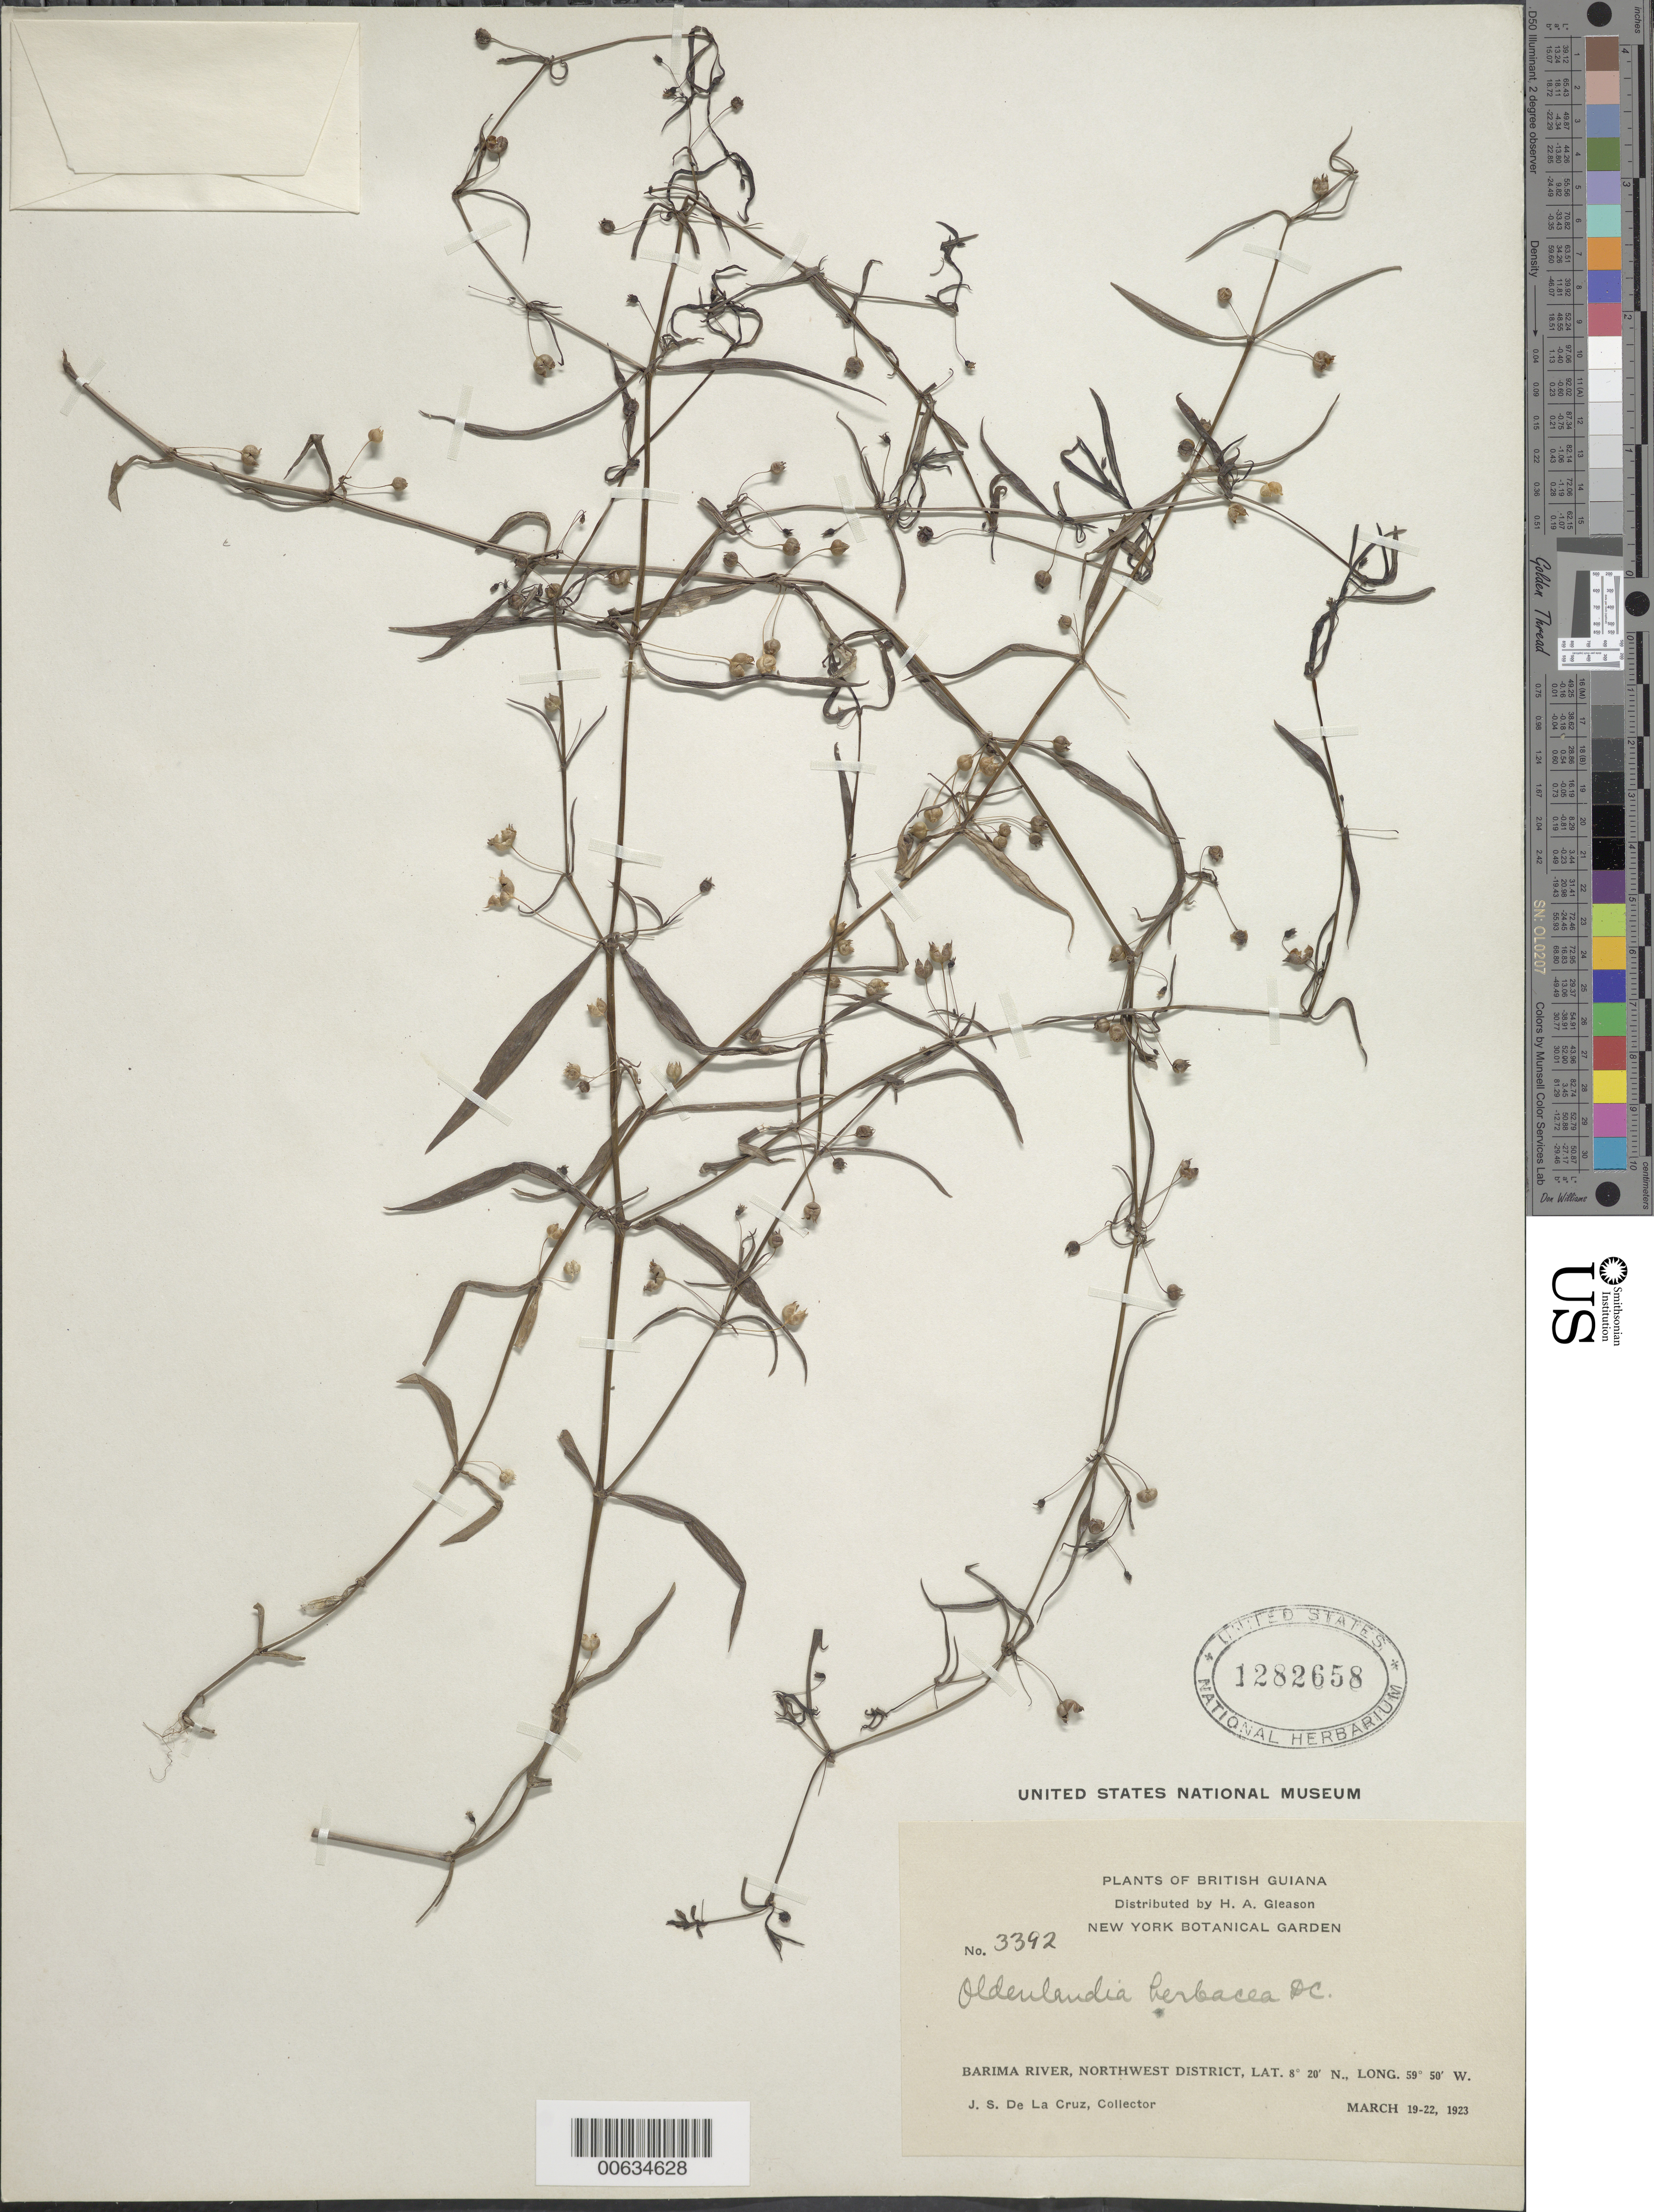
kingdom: Plantae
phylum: Tracheophyta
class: Magnoliopsida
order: Gentianales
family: Rubiaceae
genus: Oldenlandia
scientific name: Oldenlandia herbacea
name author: (L.) Roxb.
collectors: J. S. de la Cruz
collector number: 3392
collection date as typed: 19-Mar-23 to 22-Mar-23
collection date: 1923-03-19/1923-03-22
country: Guyana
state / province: Barima-Waini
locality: Barima R., NW District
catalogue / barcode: US 1282658